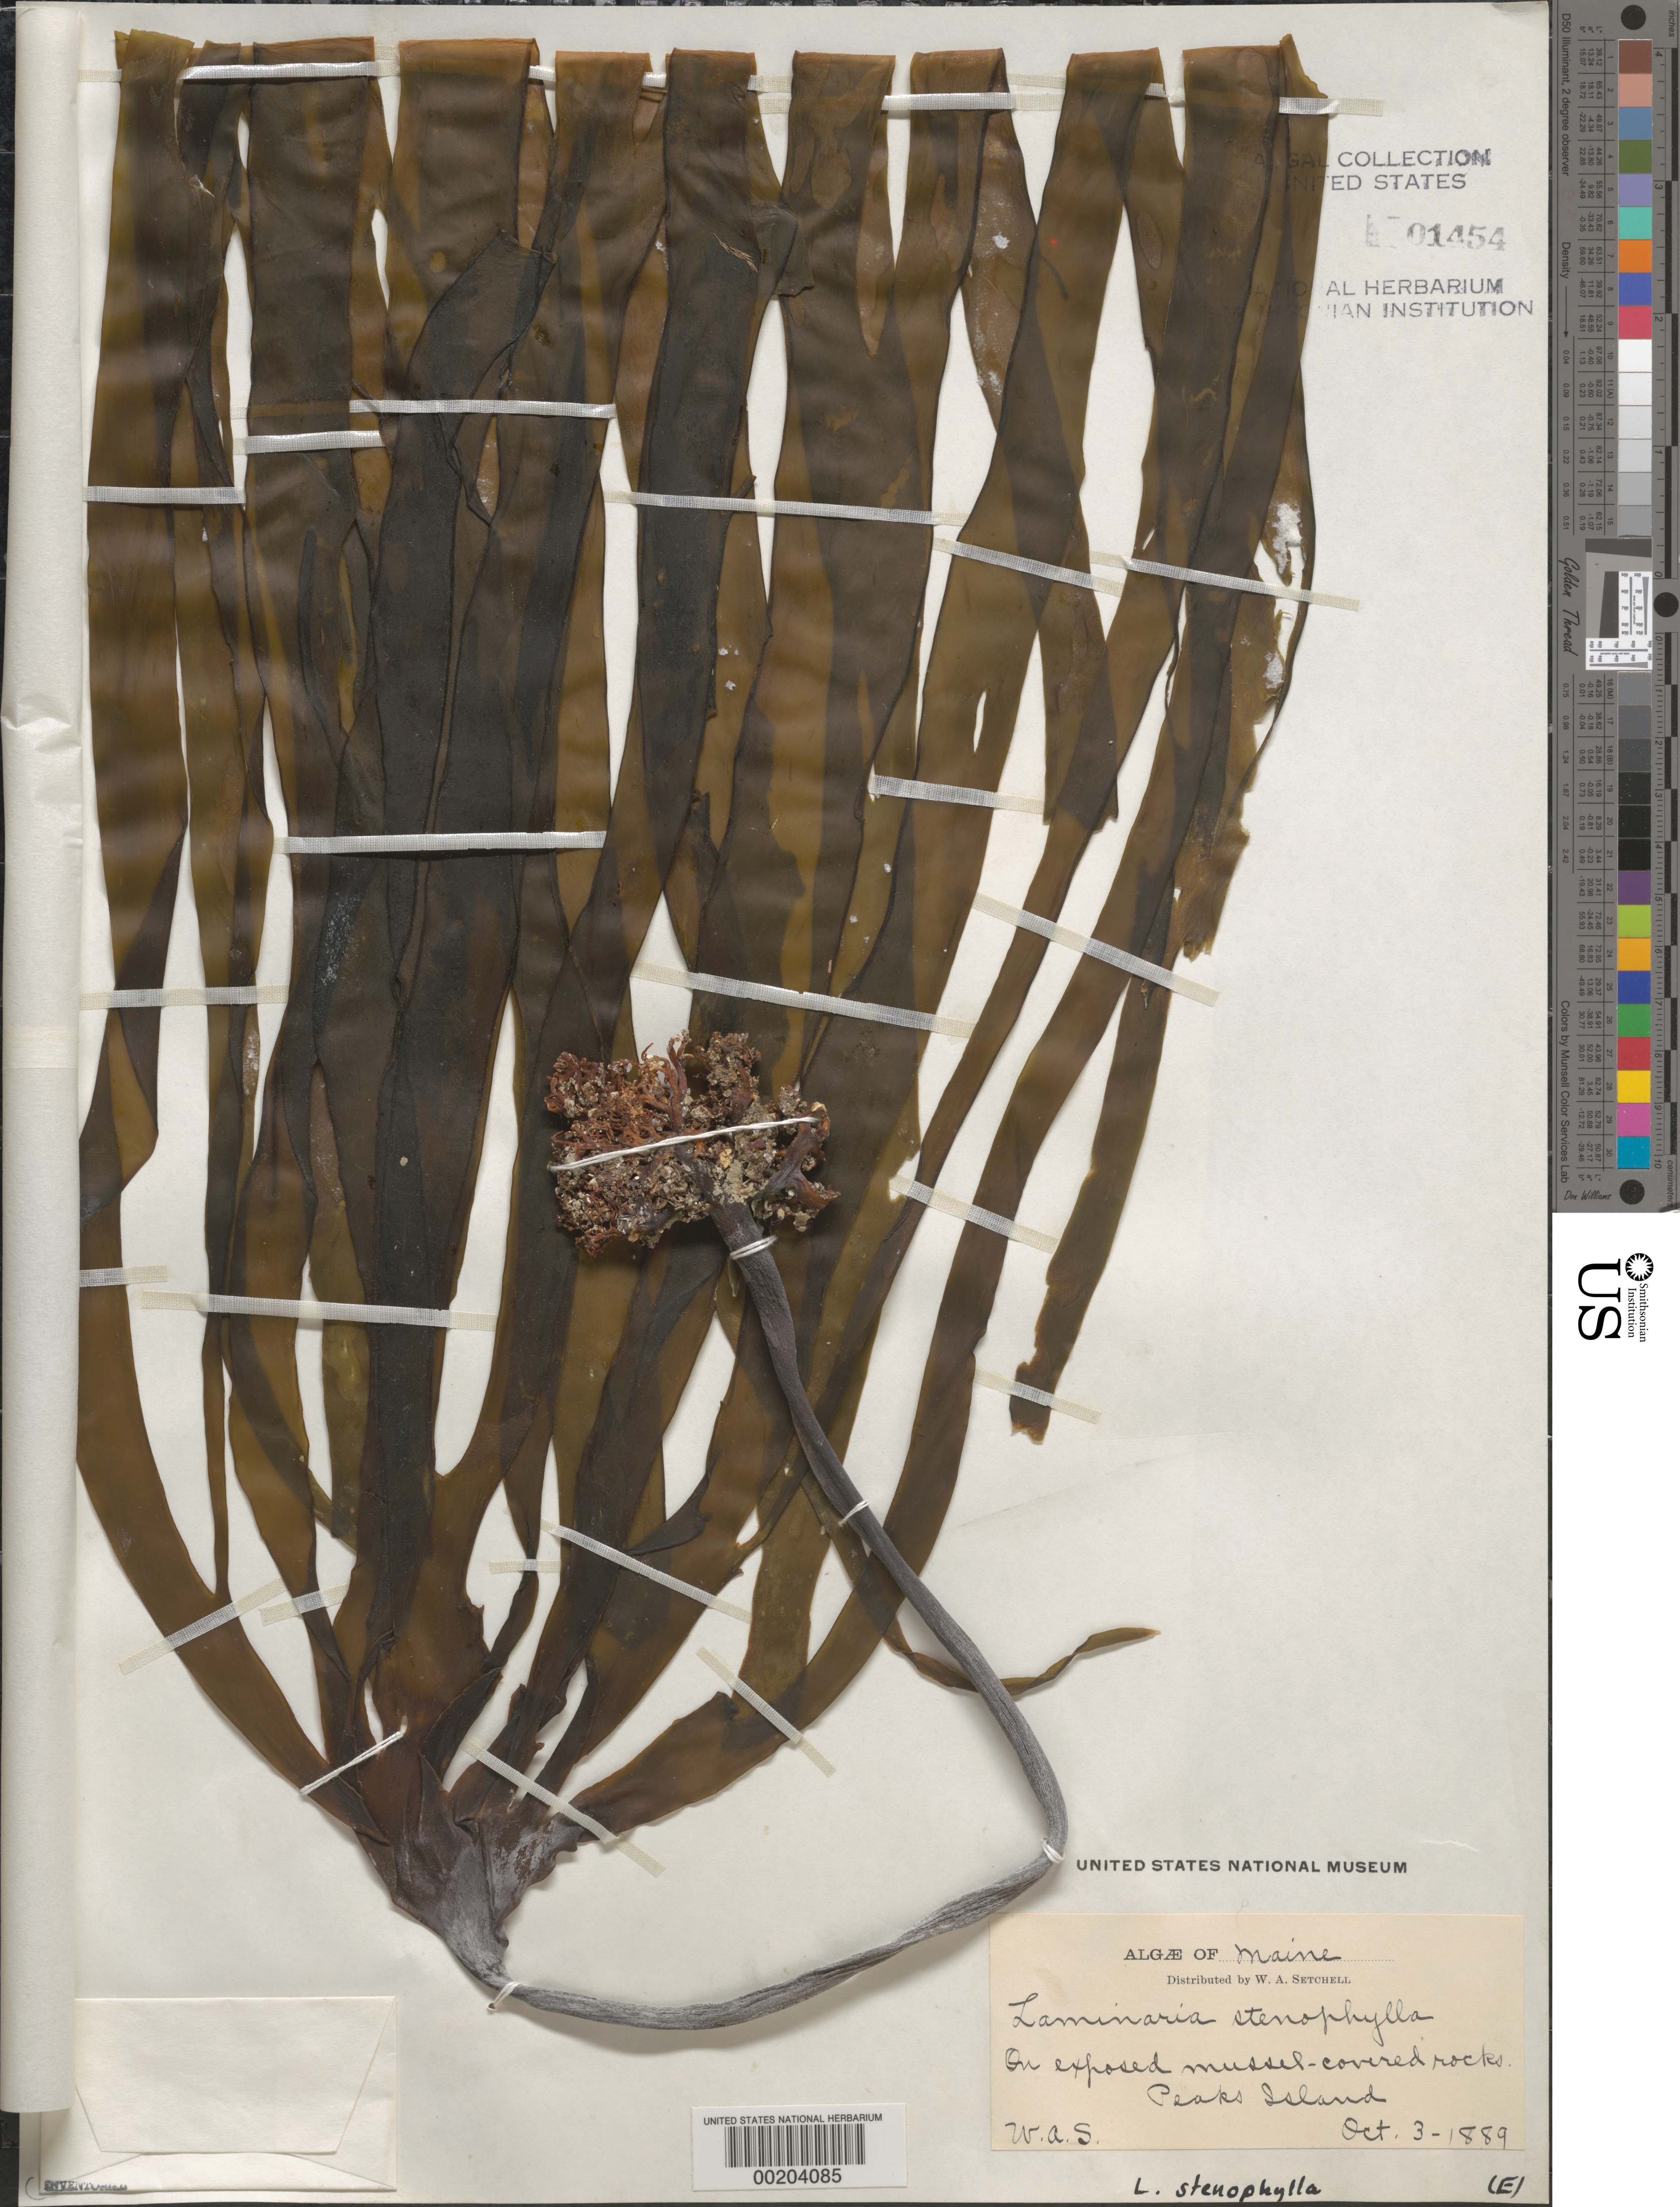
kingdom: Chromista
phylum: Ochrophyta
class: Phaeophyceae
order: Laminariales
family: Laminariaceae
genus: Laminaria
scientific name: Laminaria digitata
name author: (Hudson) J.V.Lamouroux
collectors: W. Setchell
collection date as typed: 03 Oct 1889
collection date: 1889-10-03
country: United States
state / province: Maine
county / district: Cumberland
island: Peaks Island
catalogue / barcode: US 1454